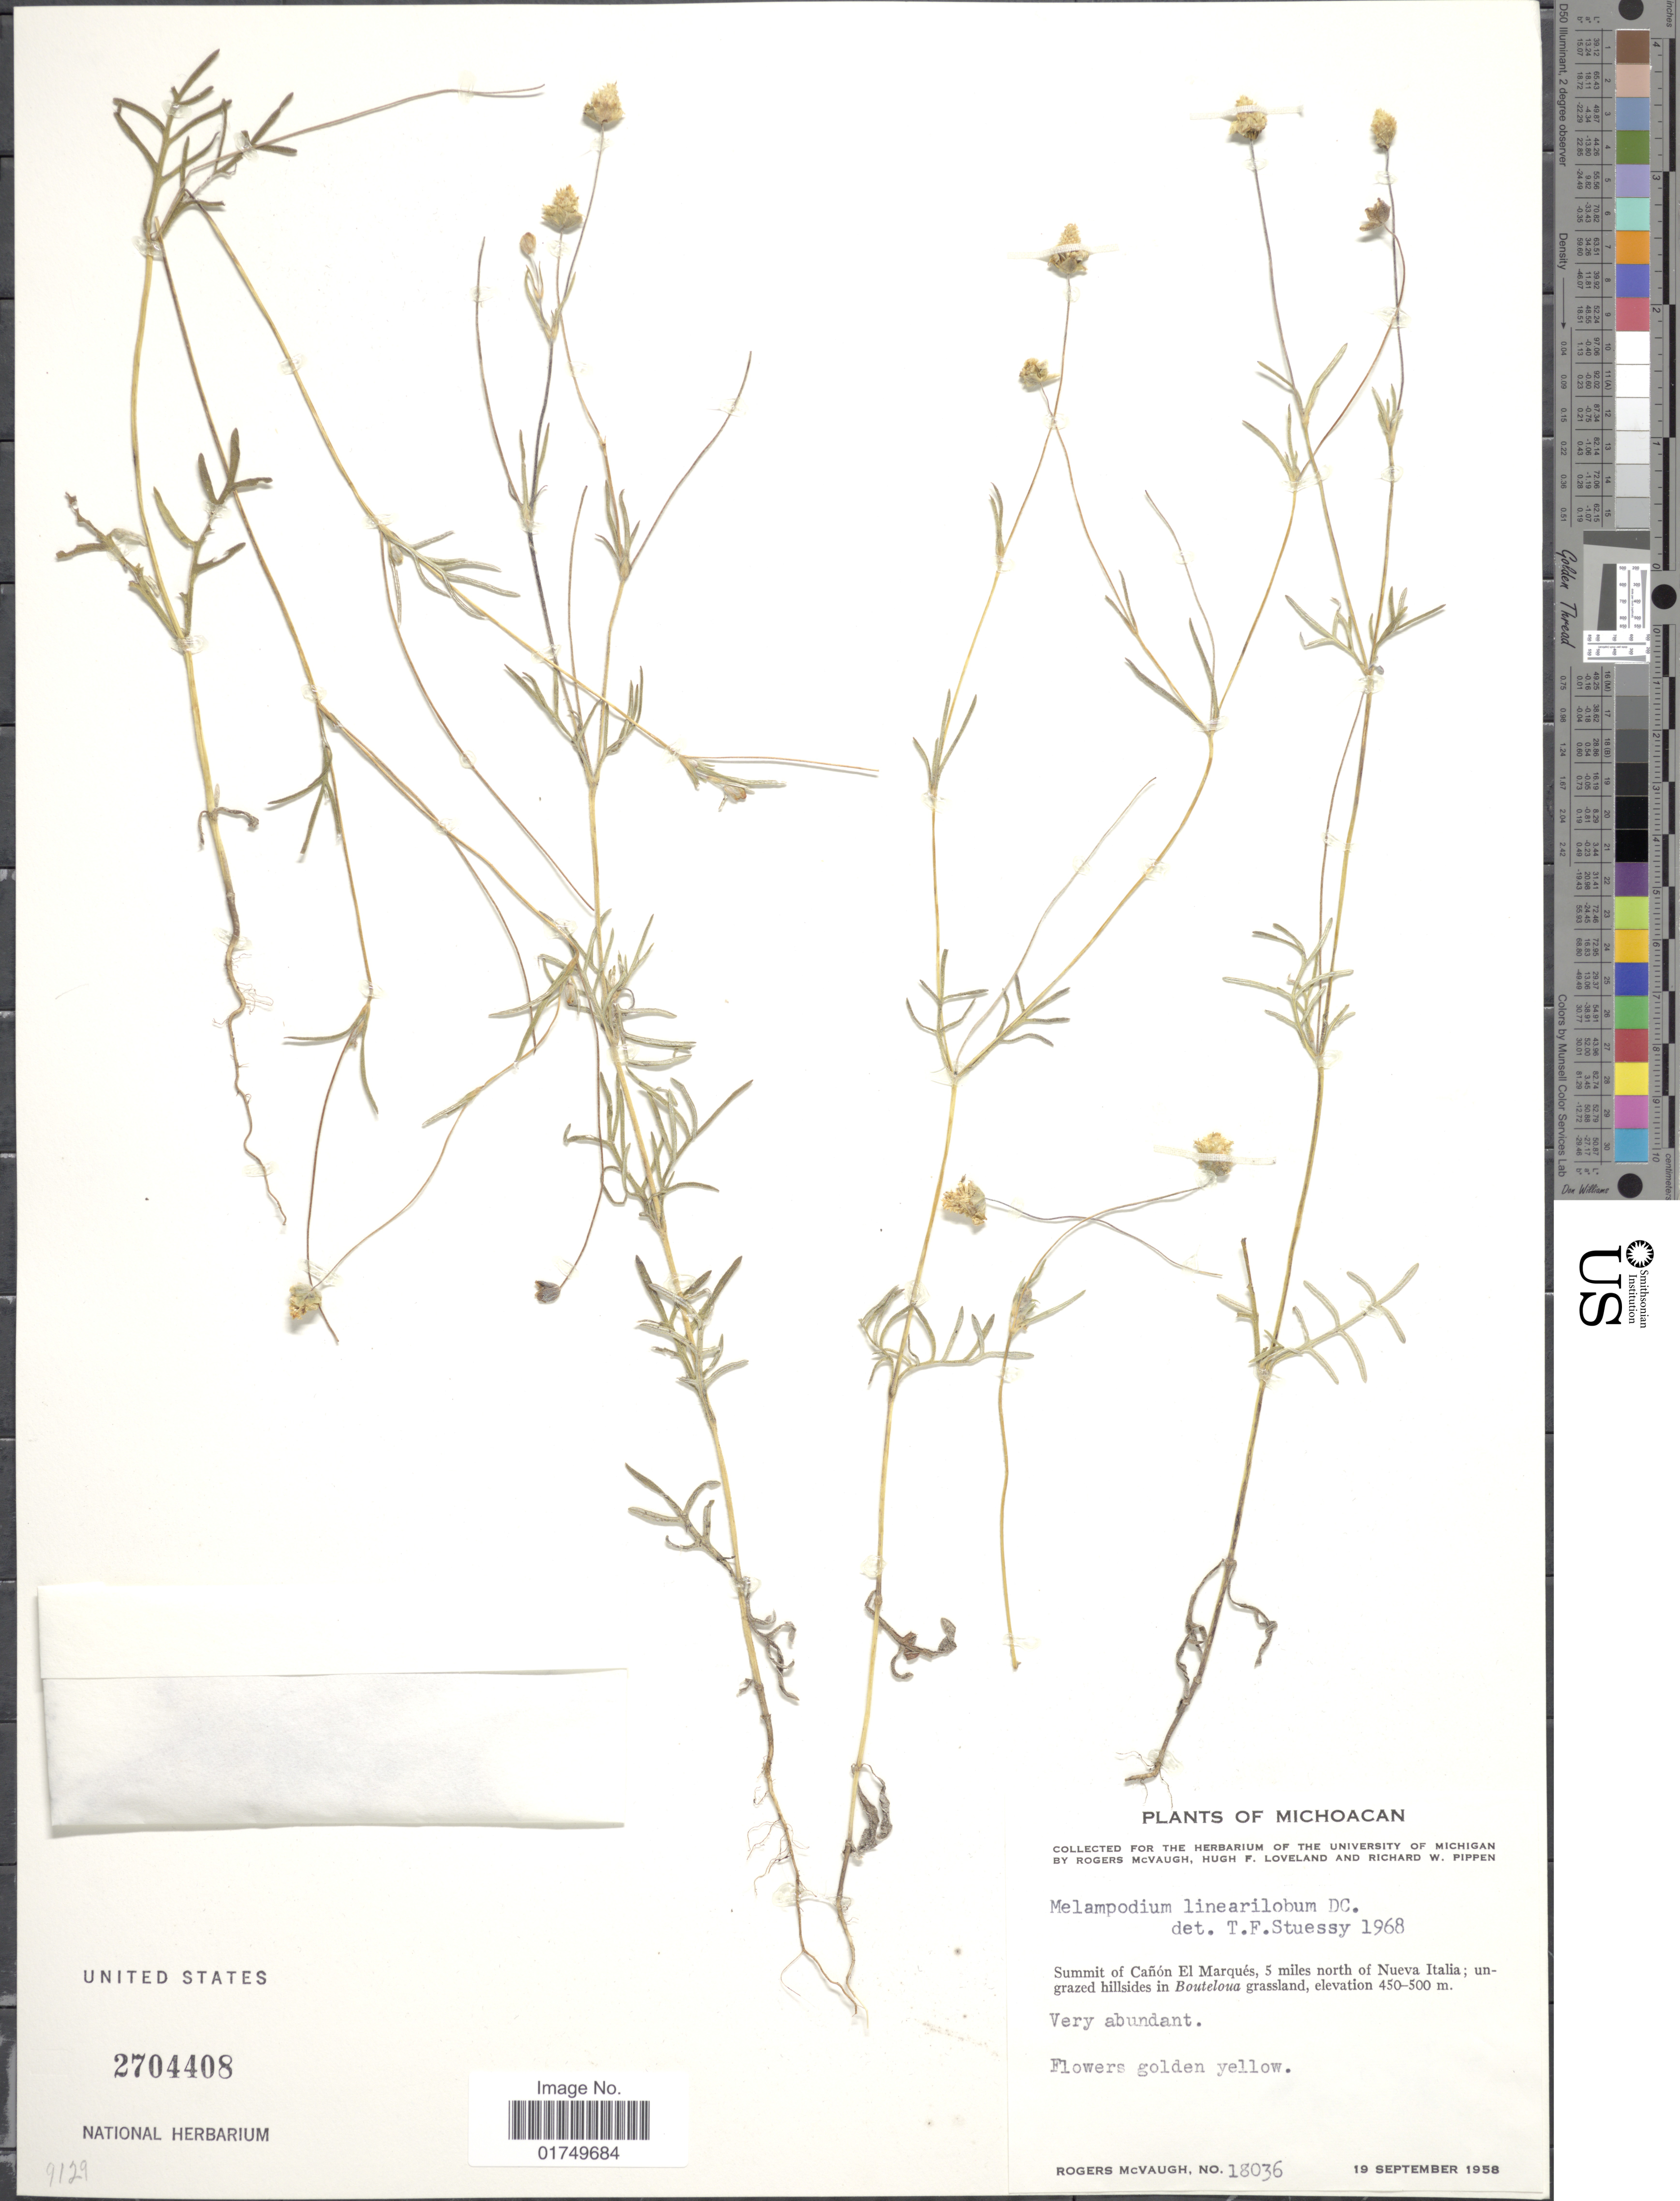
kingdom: Plantae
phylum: Tracheophyta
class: Magnoliopsida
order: Asterales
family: Asteraceae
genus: Melampodium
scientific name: Melampodium linearilobum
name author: DC.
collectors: R. McVaugh, H. Loveland & R. W. Pippen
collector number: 18036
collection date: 1958-09-19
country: Mexico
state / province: Michoacán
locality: Summit of Cañon El Marqués, 5 miles north of Nueva Italia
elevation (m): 450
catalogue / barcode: US 2704408